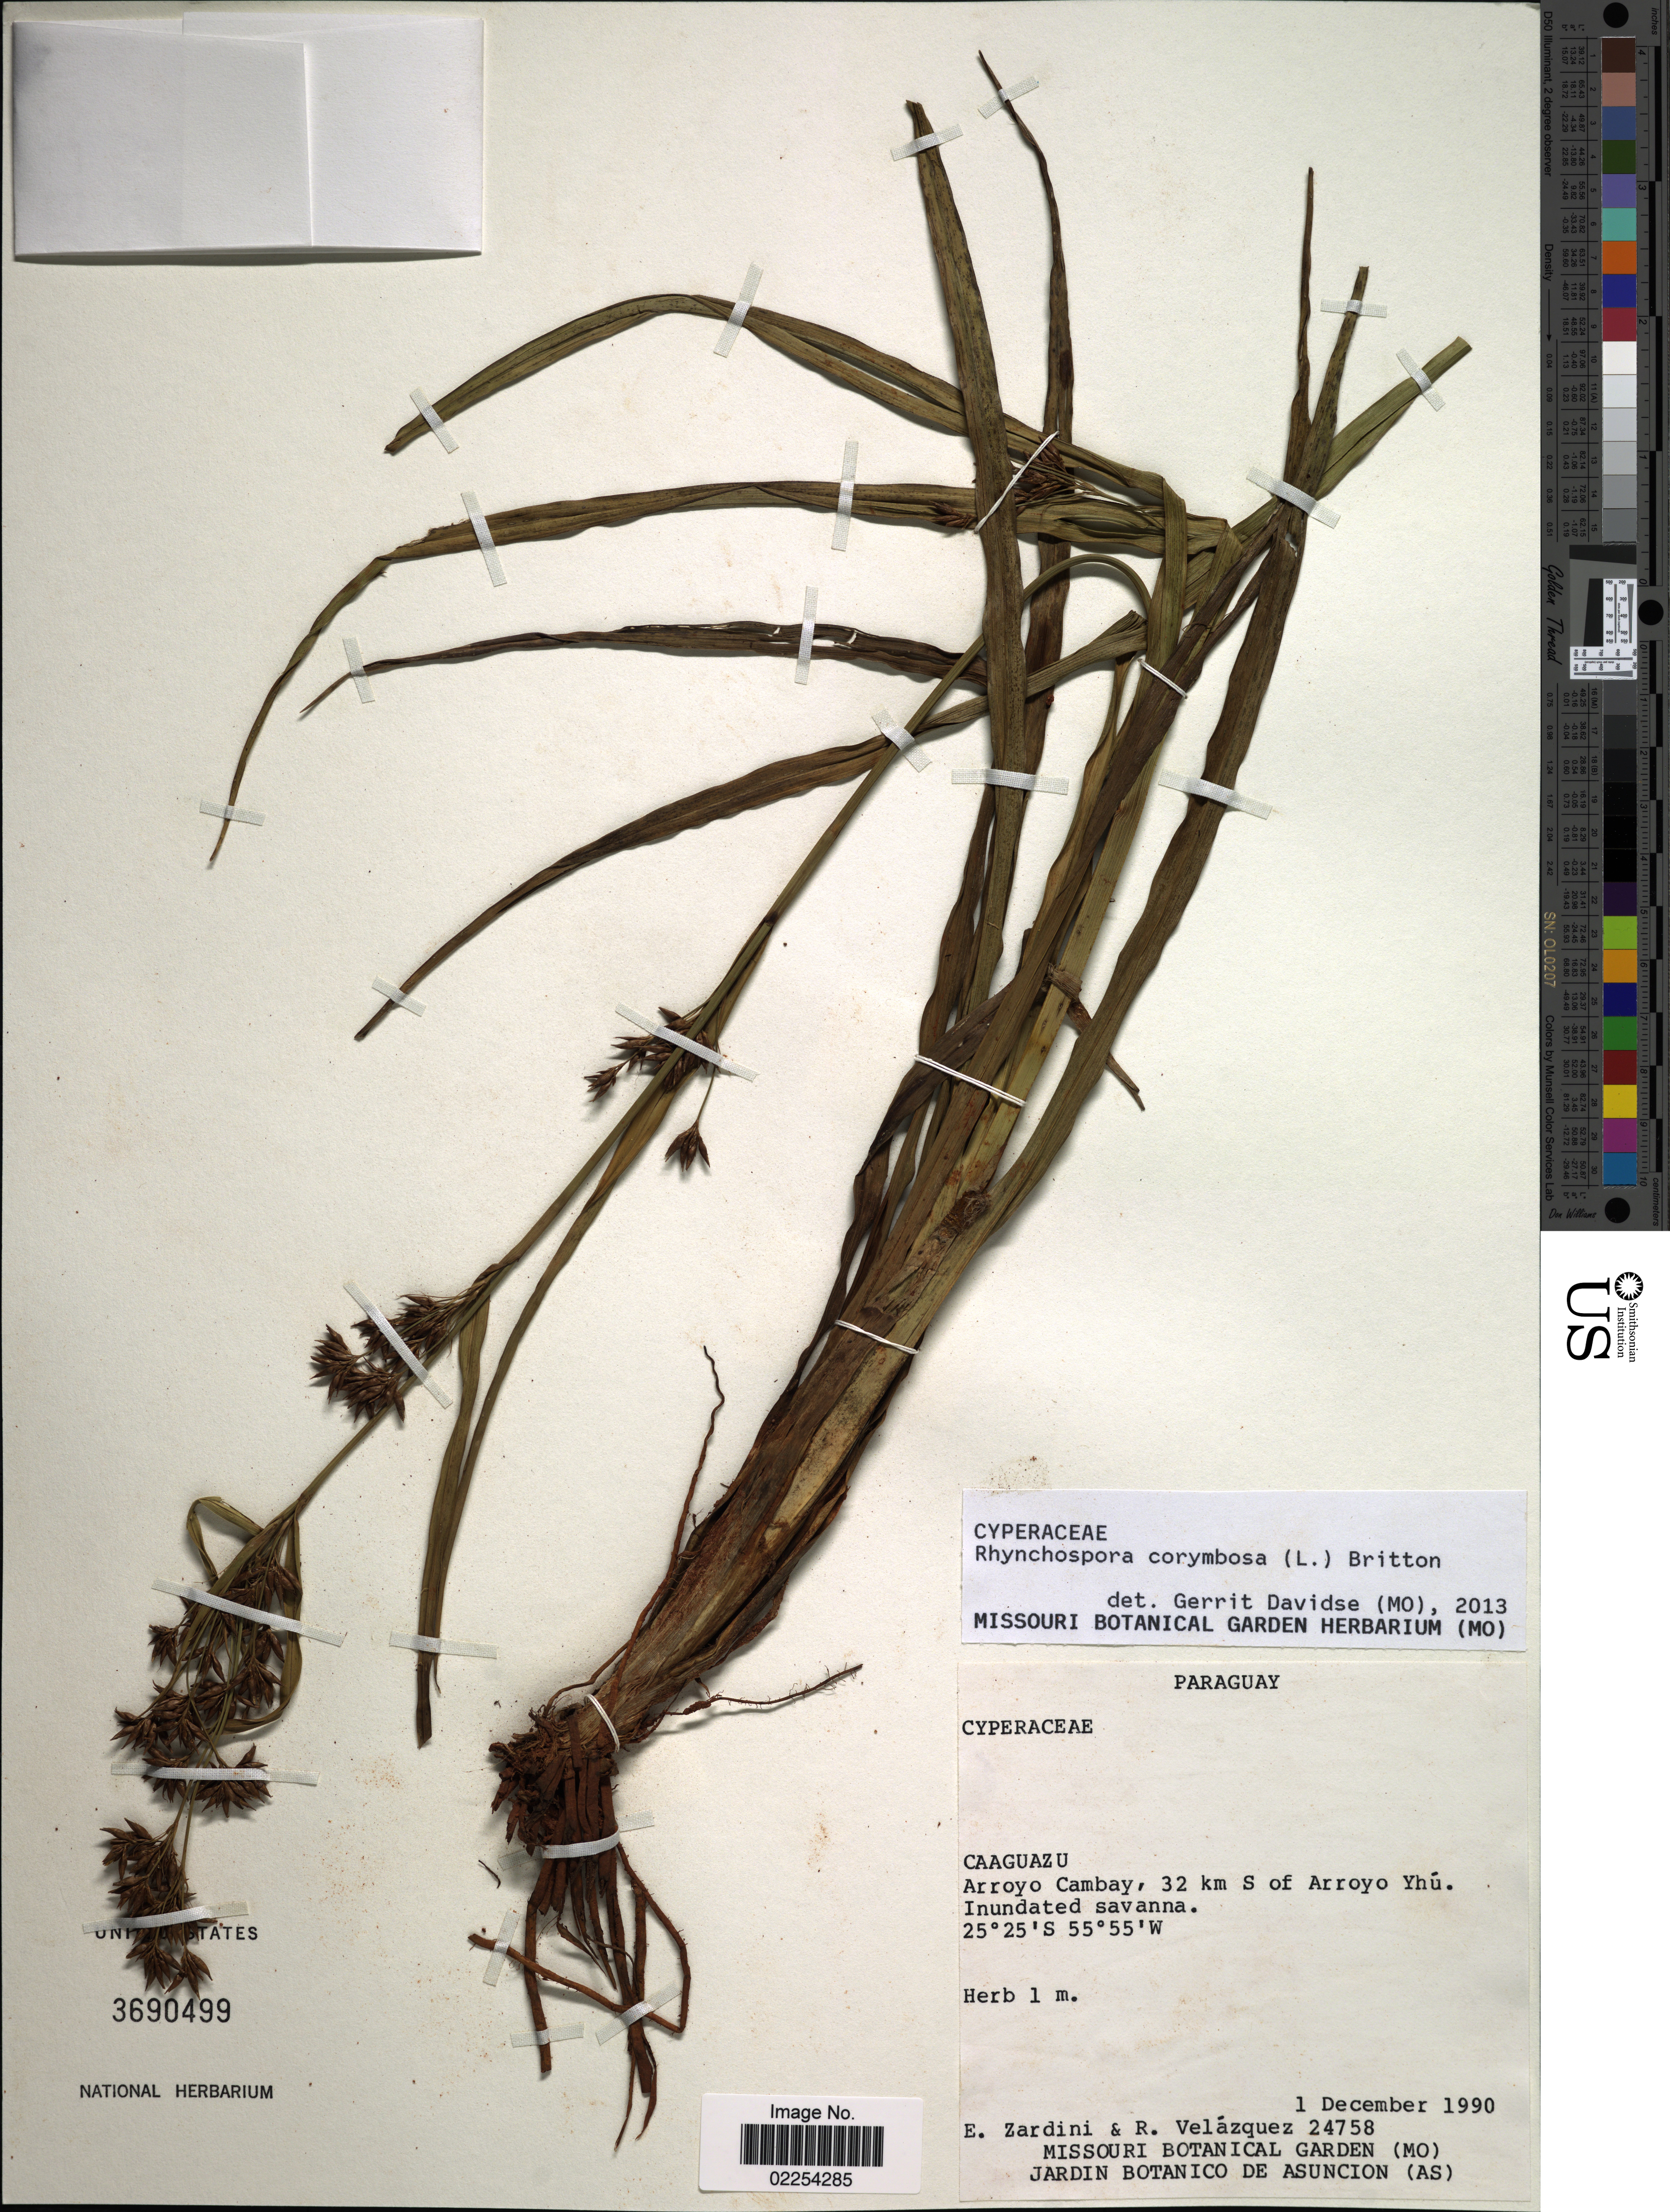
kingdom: Plantae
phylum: Tracheophyta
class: Liliopsida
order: Poales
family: Cyperaceae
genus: Rhynchospora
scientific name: Rhynchospora corymbosa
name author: (L.) Britton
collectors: E. M. Zardini & R. Velázquez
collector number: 24758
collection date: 1990-12-01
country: Paraguay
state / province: Caaguazu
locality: Caaguazu, Arroyo Cambay, 32 km S of Arroyo Yhu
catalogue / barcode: US 3690499